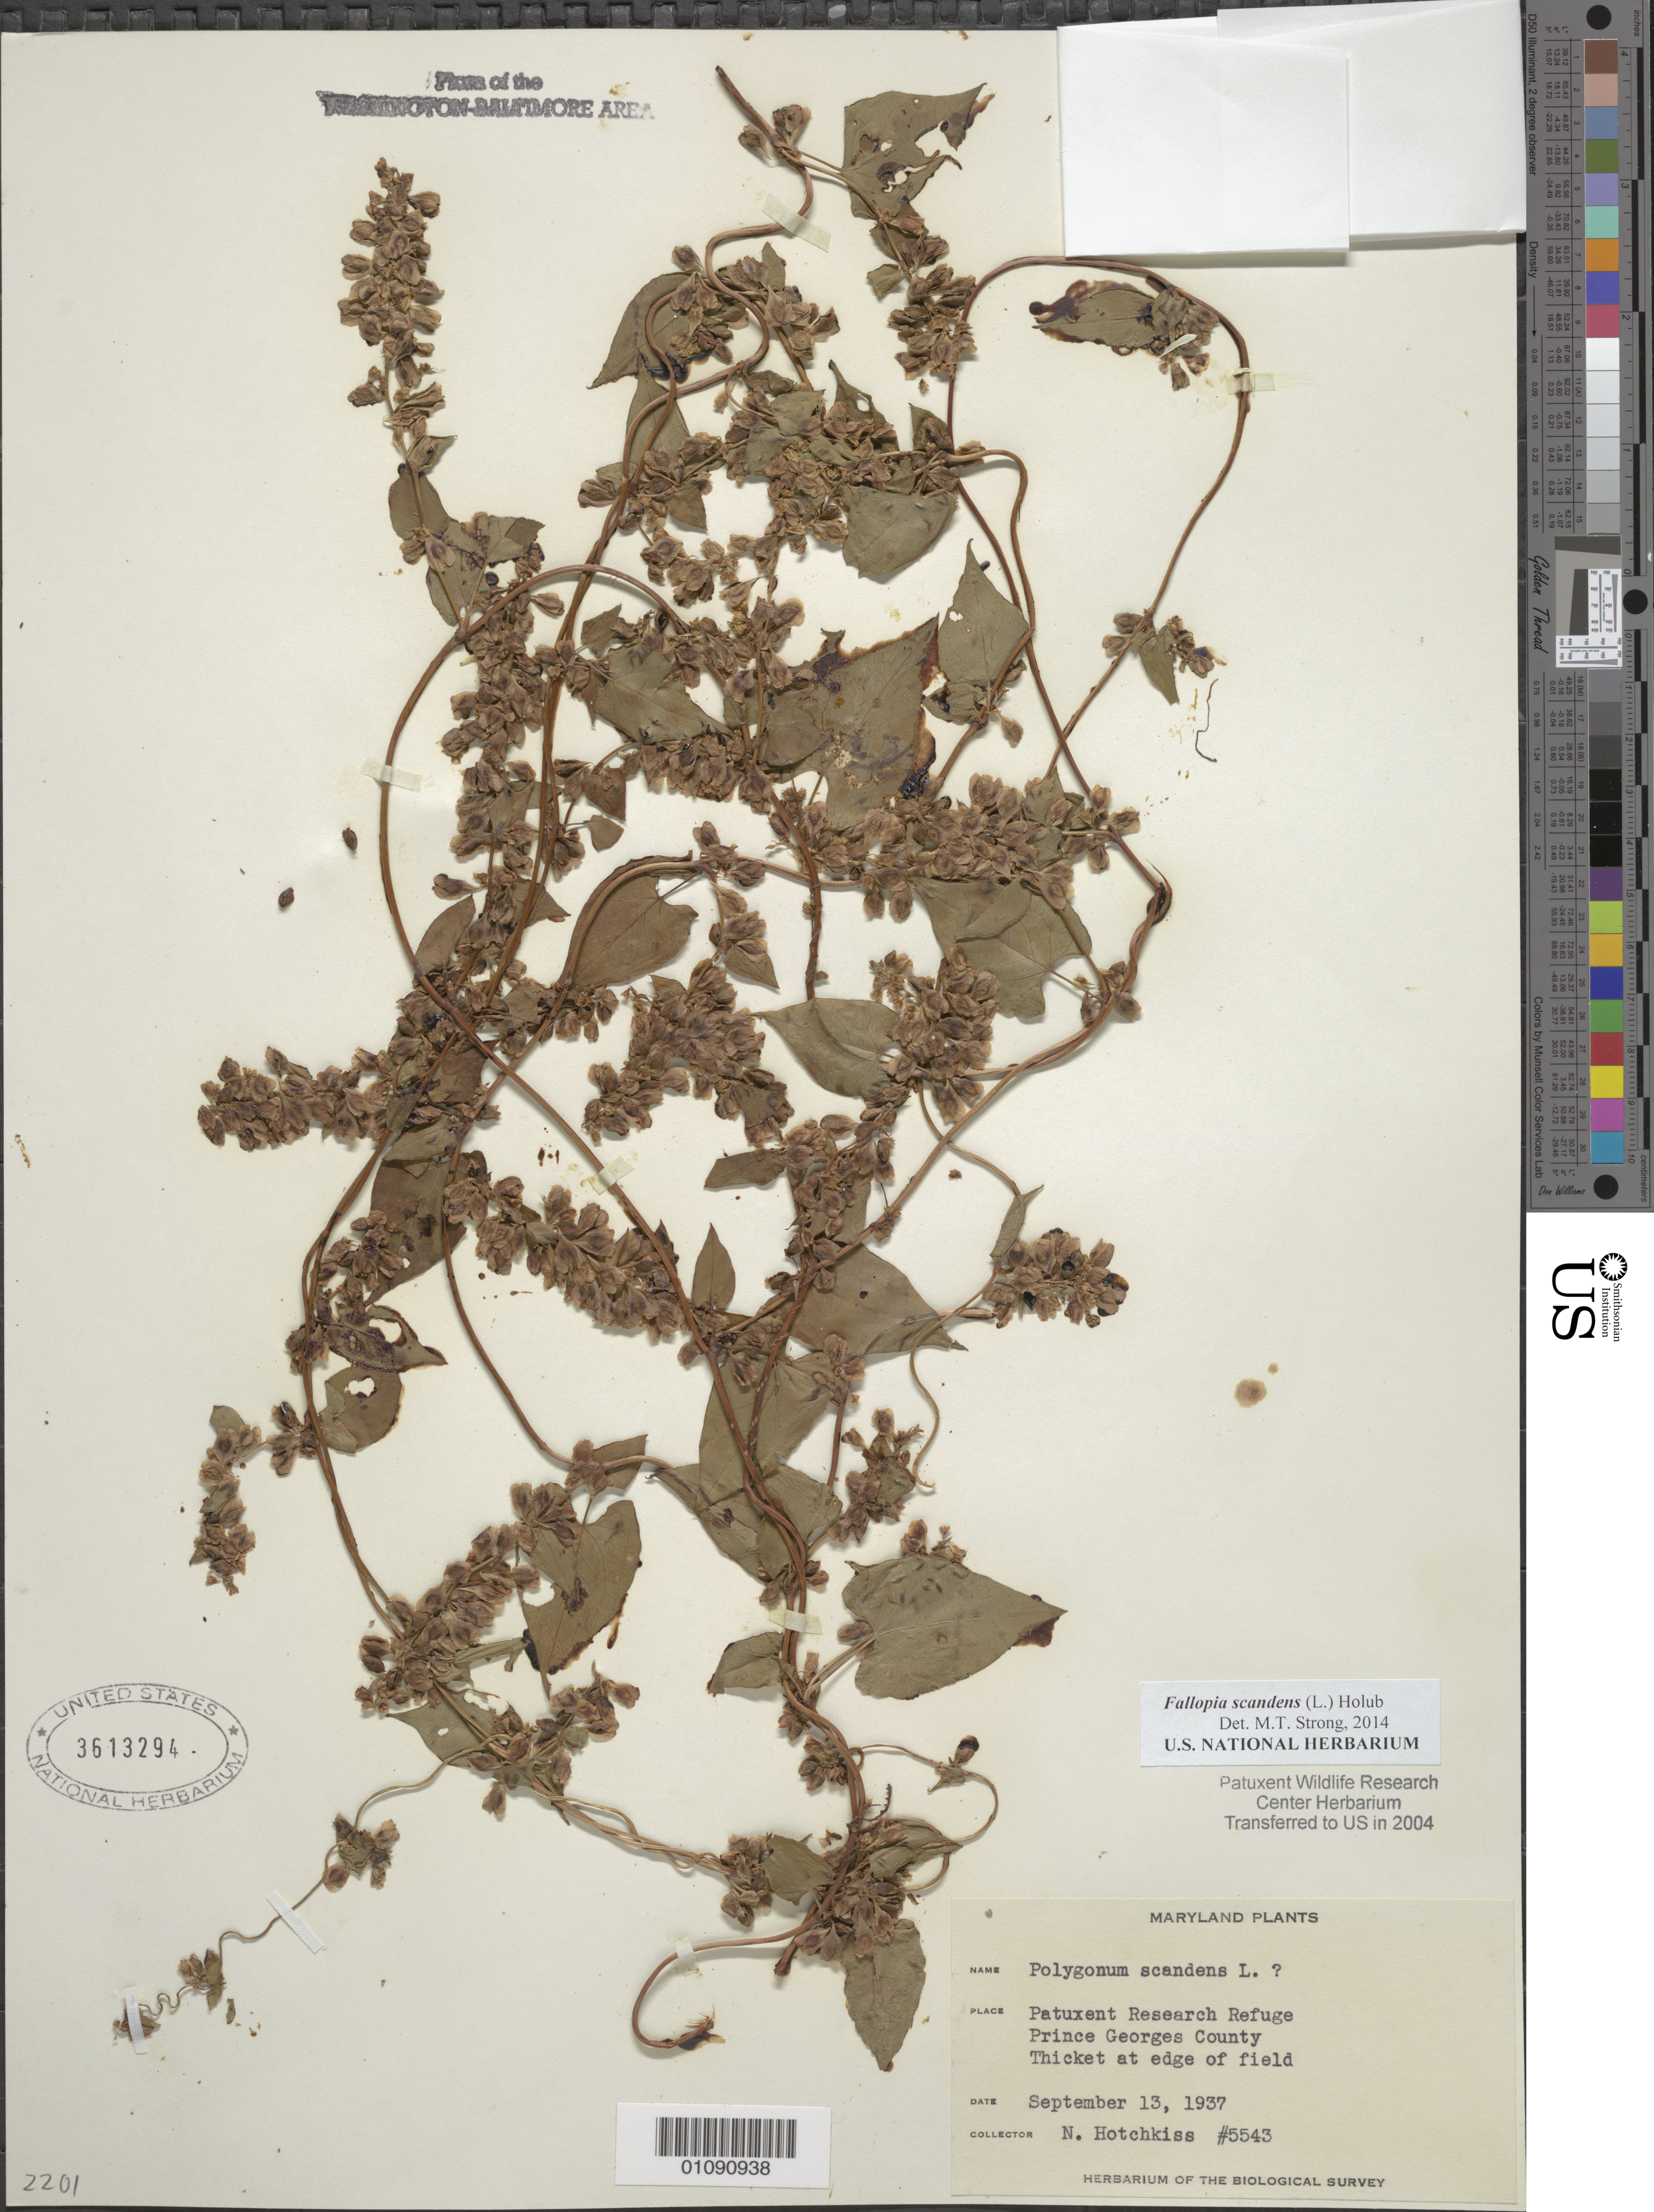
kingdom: Plantae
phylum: Tracheophyta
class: Magnoliopsida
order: Caryophyllales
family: Polygonaceae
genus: Fallopia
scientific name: Fallopia scandens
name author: (L.) Holub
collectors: N. Hotchkiss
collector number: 5543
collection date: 1937-09-13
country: United States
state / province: Maryland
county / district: Prince George's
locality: Patuxent Wildlife Refuge.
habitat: Thicket at edge of field.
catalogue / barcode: US 3613294